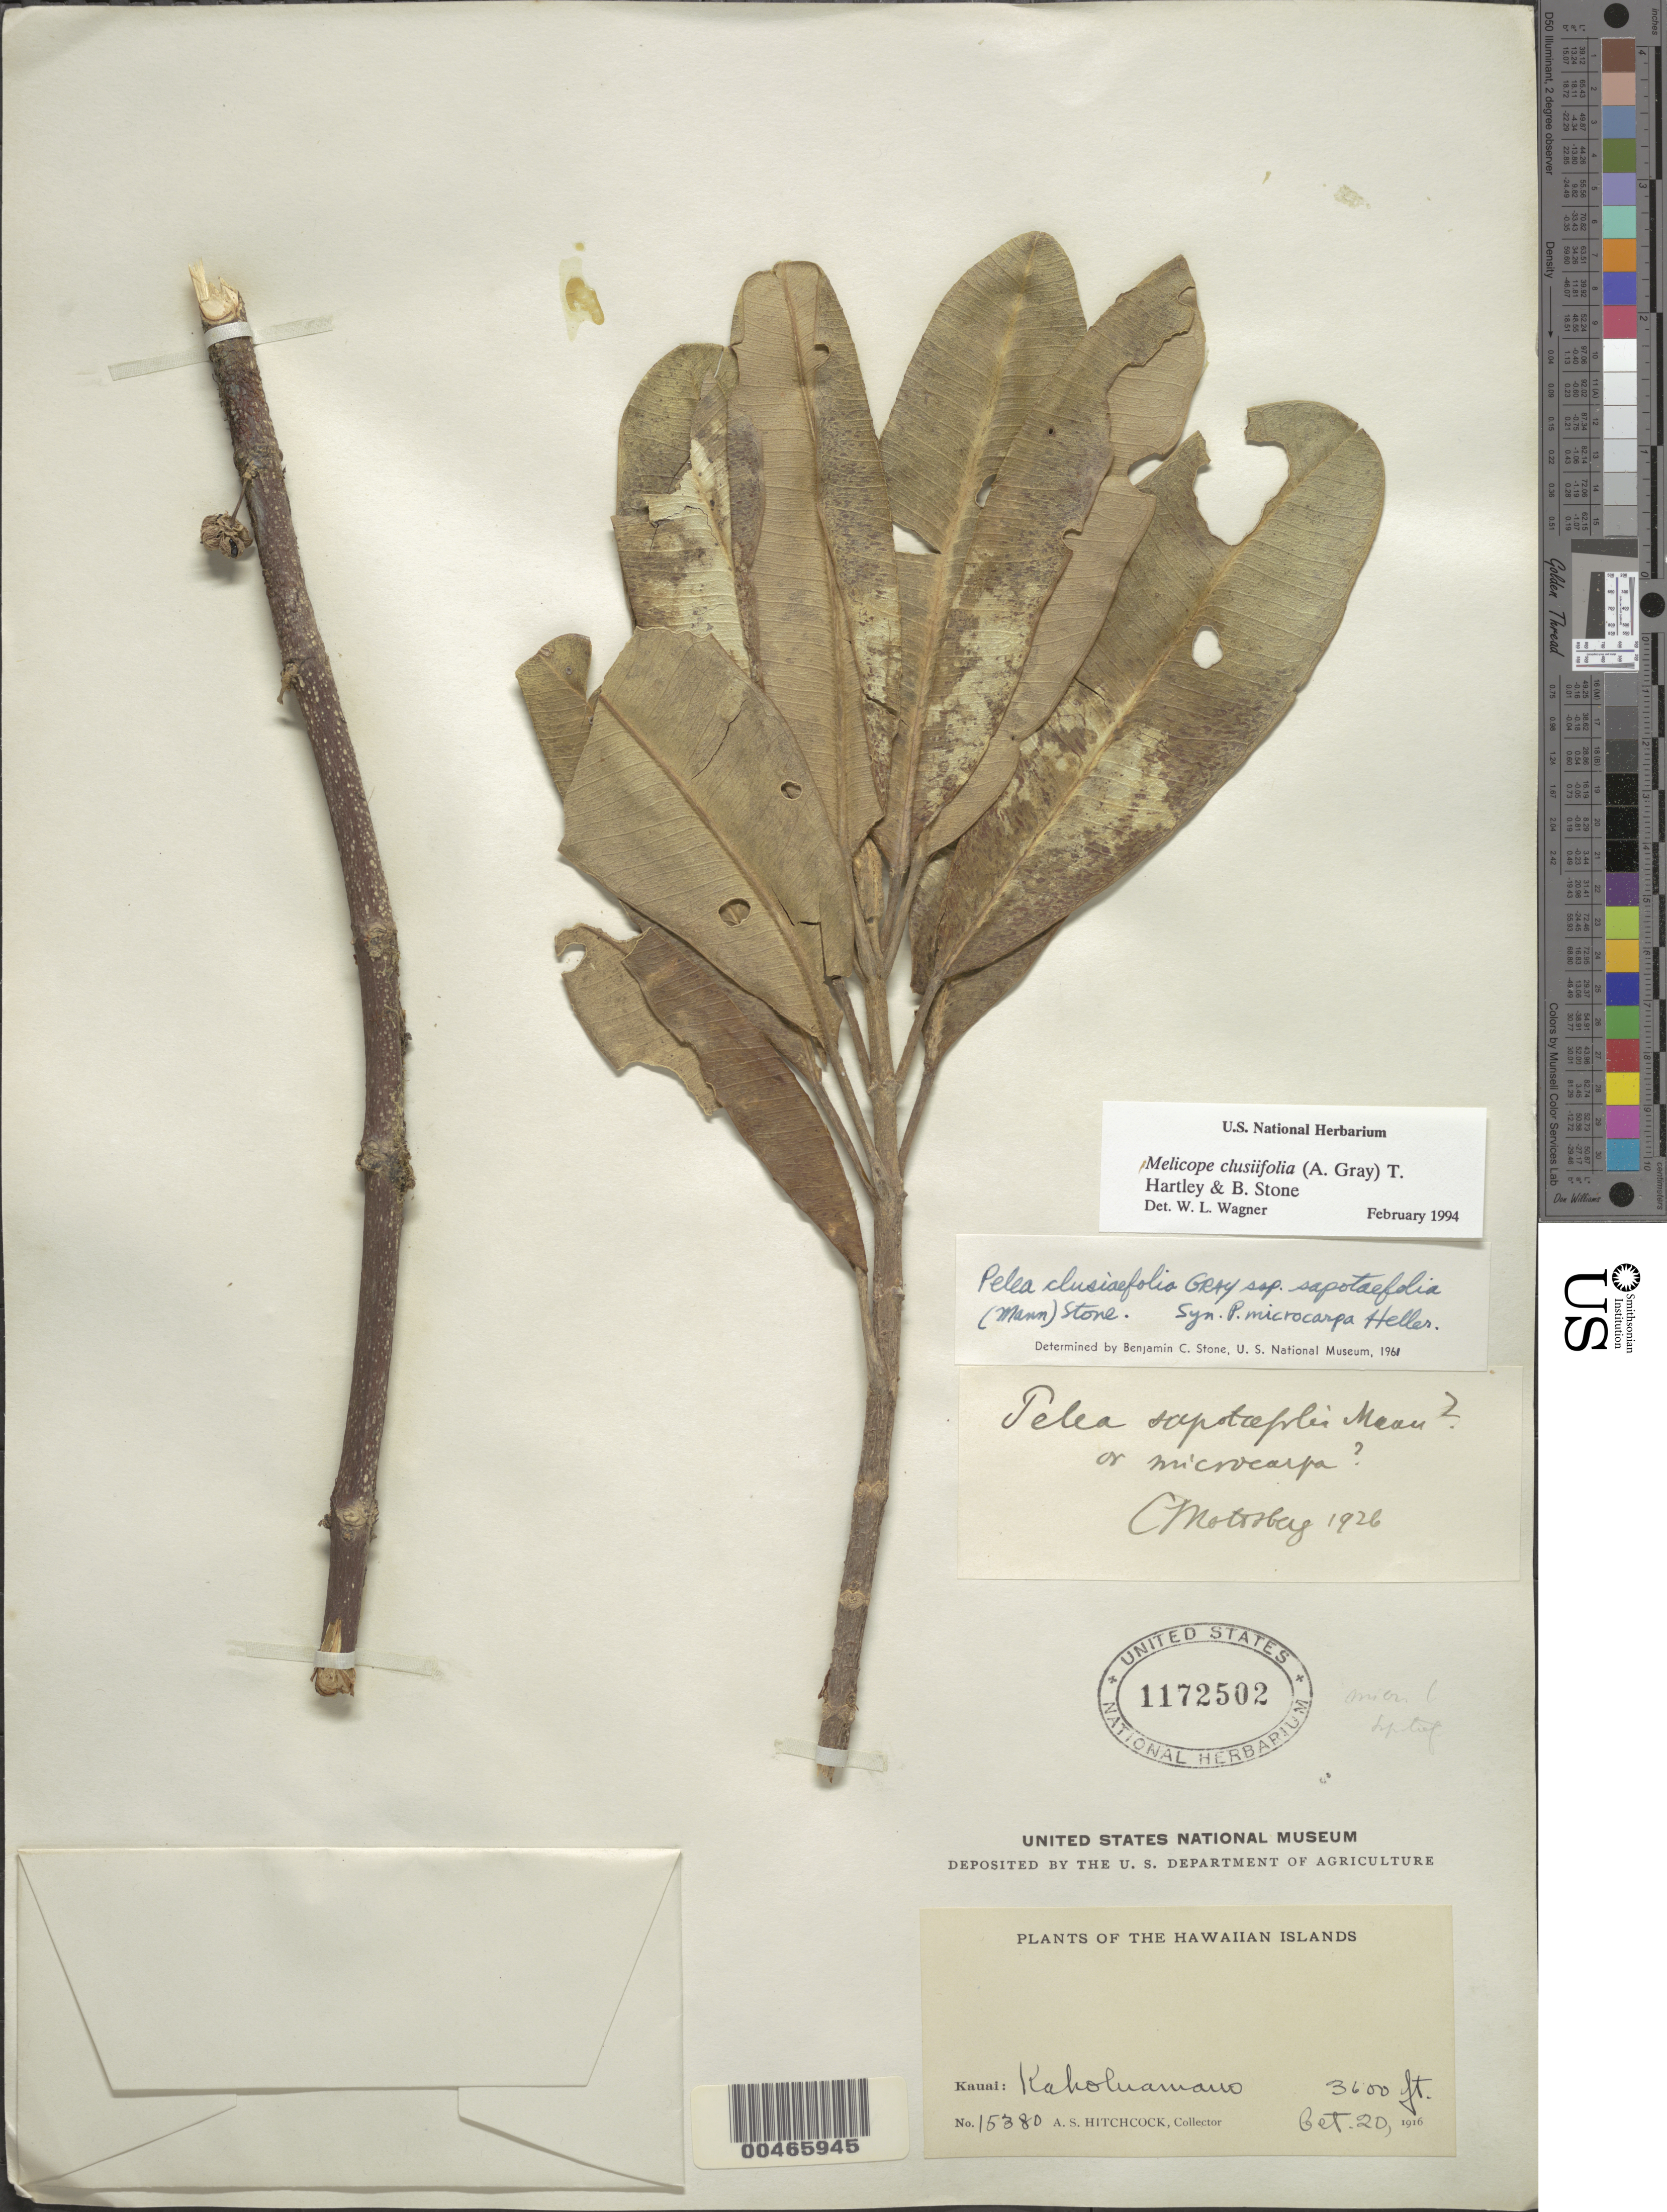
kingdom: Plantae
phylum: Tracheophyta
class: Magnoliopsida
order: Sapindales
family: Rutaceae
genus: Melicope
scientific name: Melicope clusiifolia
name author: (A. Gray) T.G. Hartley & B.C. Stone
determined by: Wagner, W. L., (BOT), Smithsonian Institution - National Museum of Natural History (UNITED STATES)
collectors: A. S. Hitchcock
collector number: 15380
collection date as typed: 20 Oct 1916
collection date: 1916-10-20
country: United States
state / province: Hawaii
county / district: Kauai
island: Kaua'i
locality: Kaholuamano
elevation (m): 1097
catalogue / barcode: US 1172502